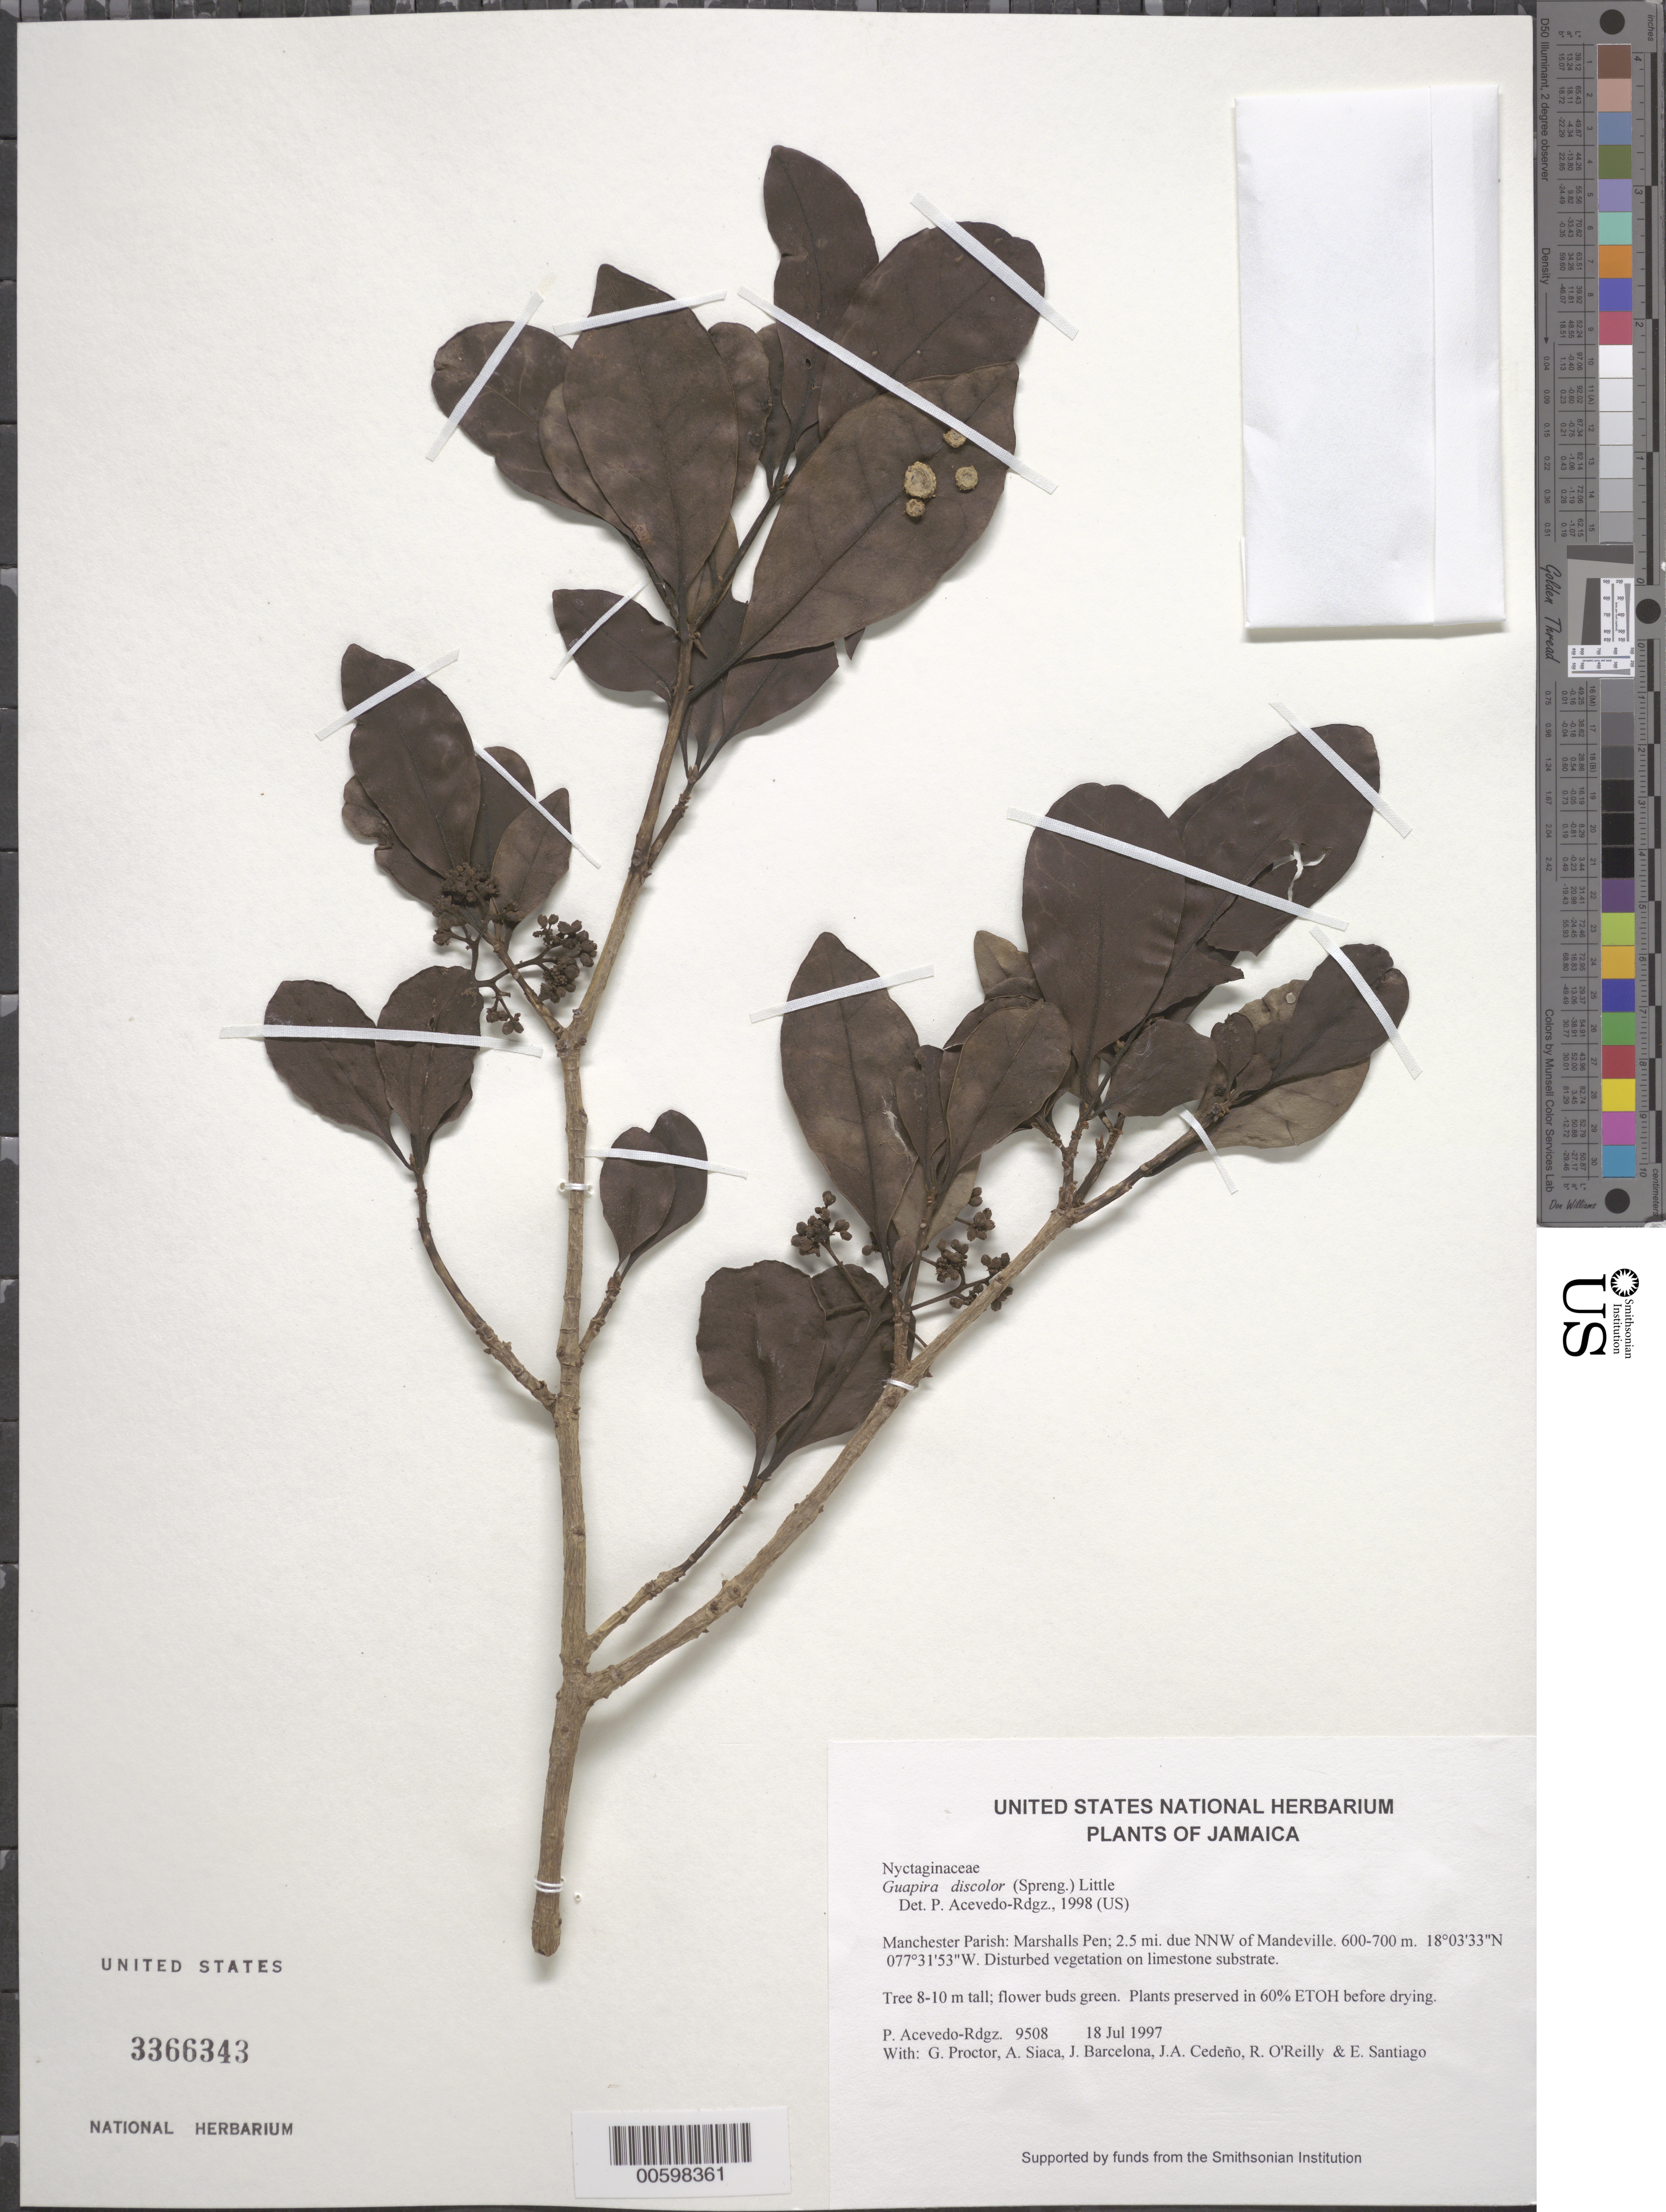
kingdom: Plantae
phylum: Tracheophyta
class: Magnoliopsida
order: Caryophyllales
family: Nyctaginaceae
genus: Guapira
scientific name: Guapira discolor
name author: (Spreng.) Little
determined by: Acevedo-Rodríguez, P., (BOT), Smithsonian Institution - National Museum of Natural History (UNITED STATES)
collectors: P. Acevedo-Rodr., G. R. Proctor, A. Siaca, J. Barcelona, J. A. Cedeño M. & R. O'Reilly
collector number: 9508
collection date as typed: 18 Jul 1997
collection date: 1997-07-18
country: Jamaica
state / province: Manchester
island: Jamaica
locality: Manchester Parish: Marshalls Pen; 2.5 mi. due NNW of Mandeville.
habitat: Disturbed vegetation on limestone substrate.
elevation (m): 600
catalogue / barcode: US 3366343